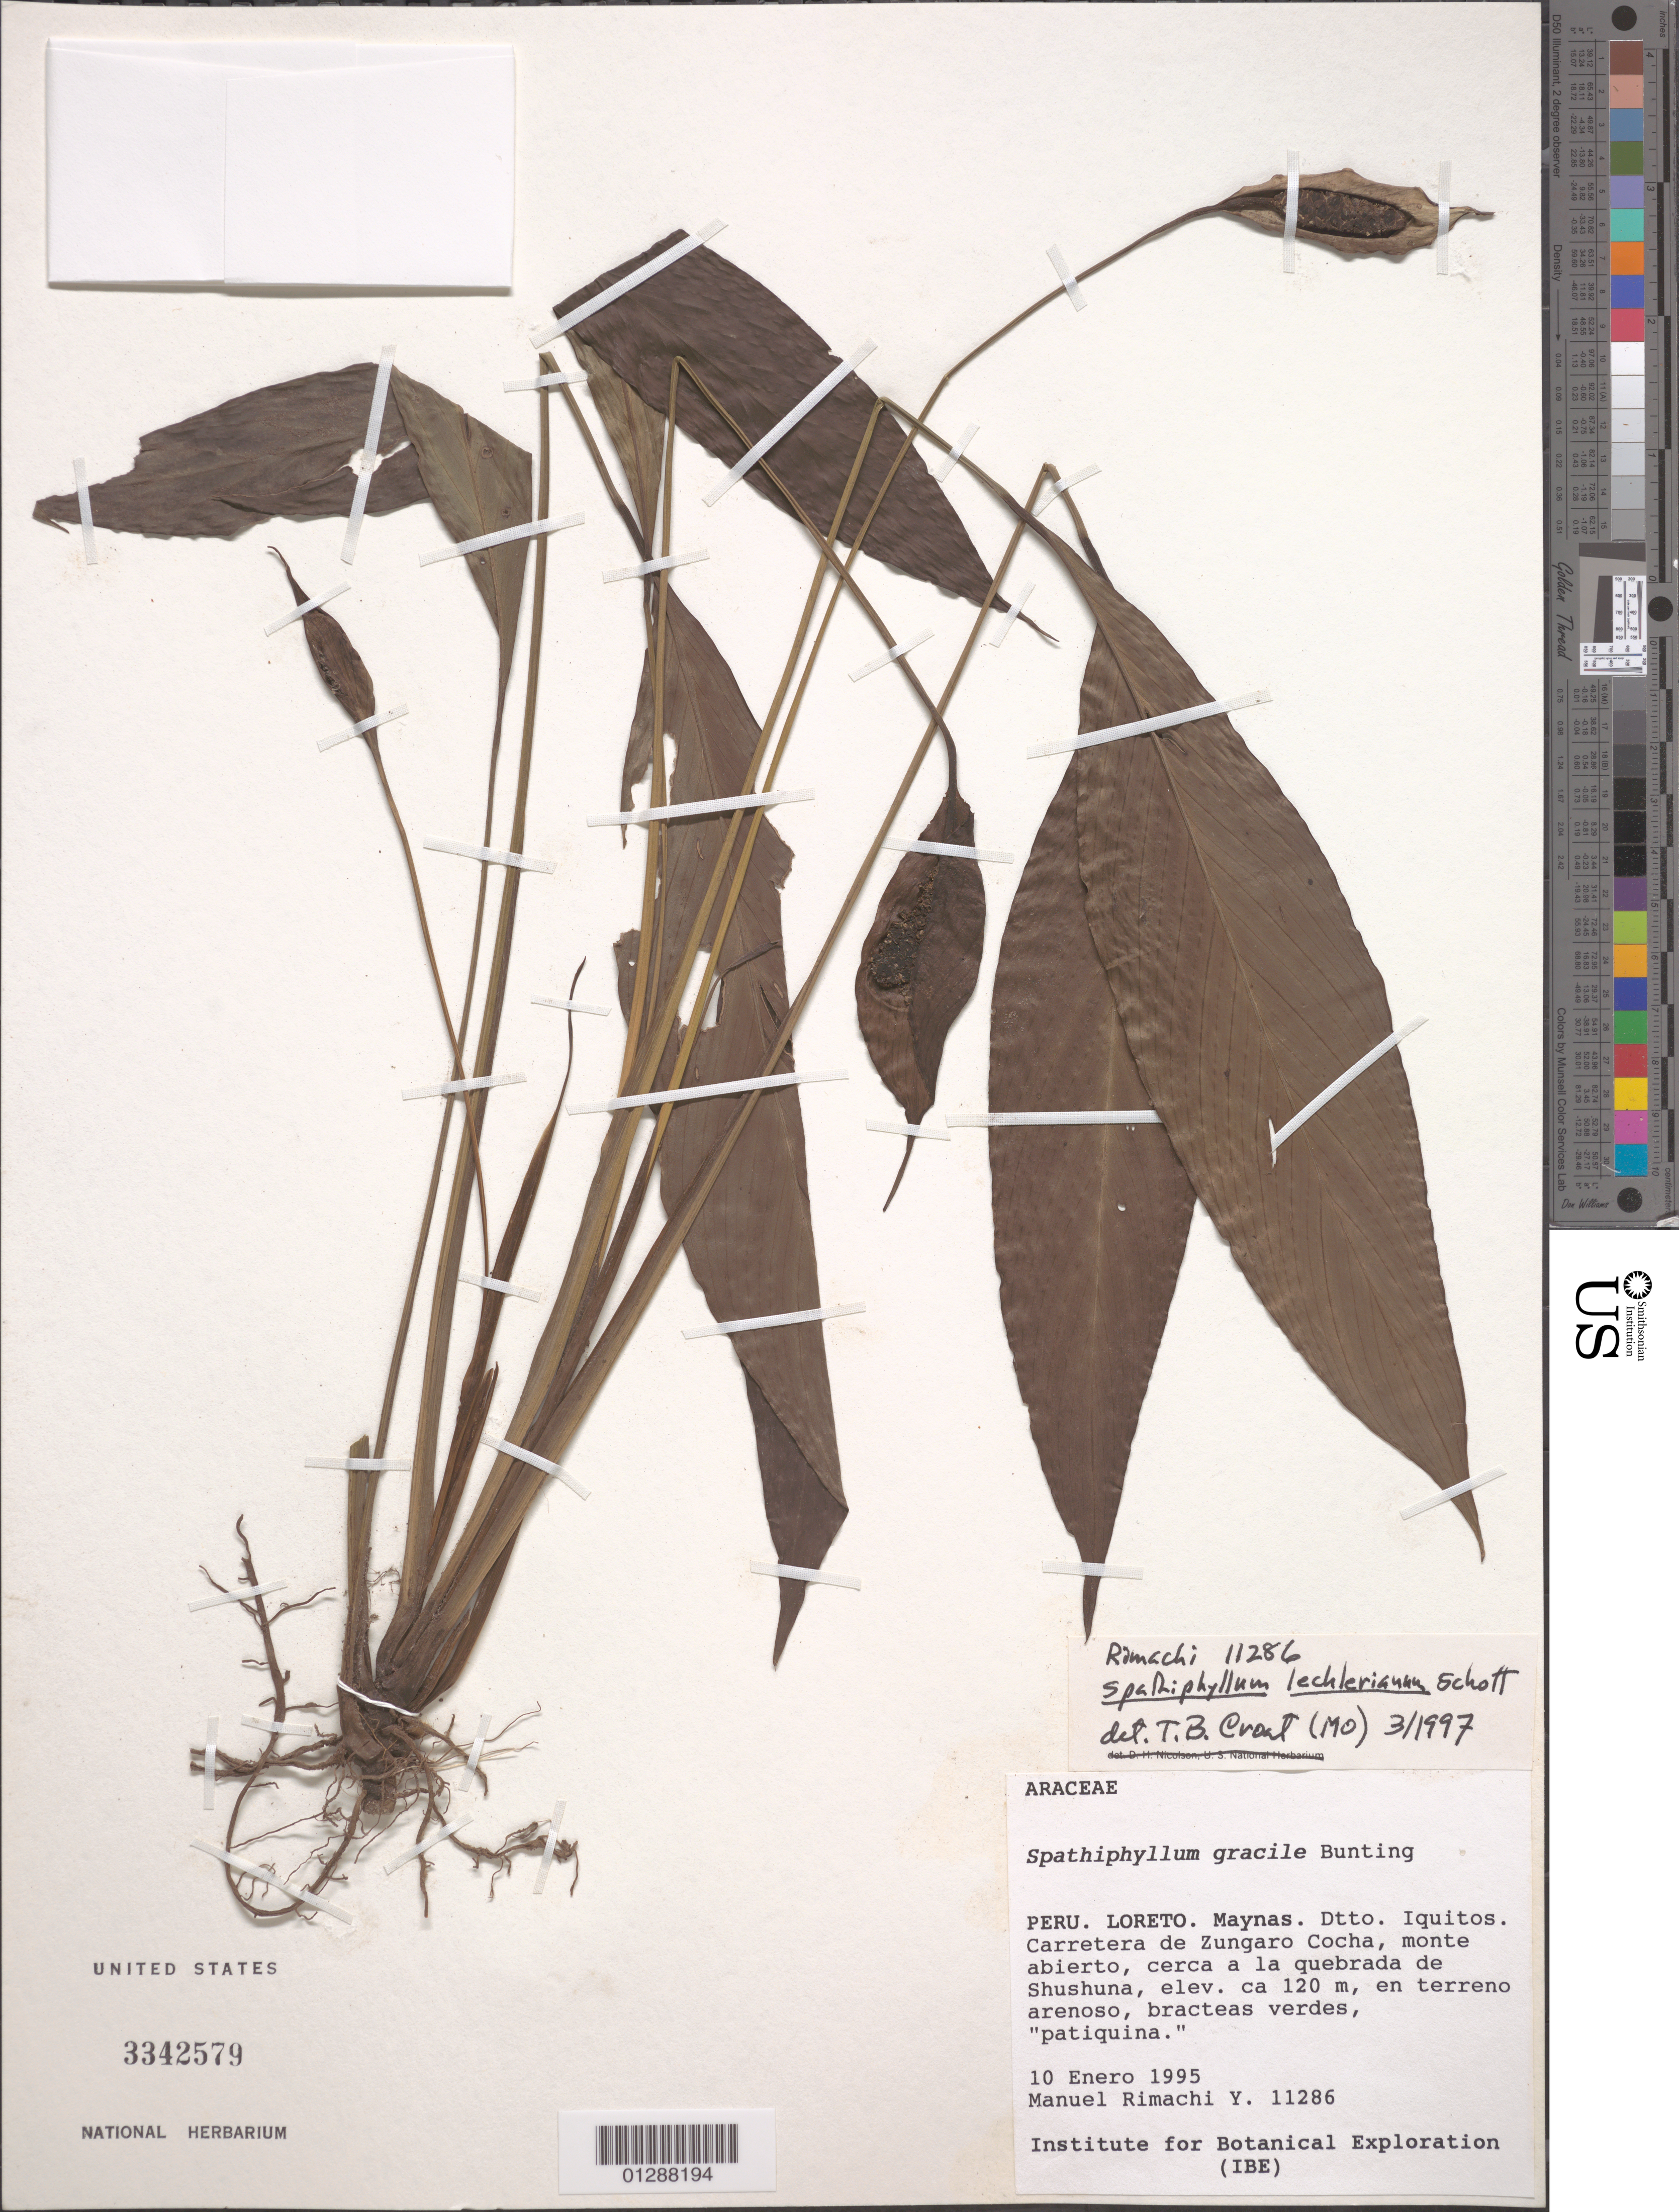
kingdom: Plantae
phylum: Tracheophyta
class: Liliopsida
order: Alismatales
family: Araceae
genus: Spathiphyllum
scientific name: Spathiphyllum lechlerianum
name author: Schott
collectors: M. Rimachi Y.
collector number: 11286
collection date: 1995-01-10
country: Peru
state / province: Loreto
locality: Maynas. Dtto. Iquitos. Carretera de Zungaro Cocha, monte abierto, cerca a la quebrada de Shushuna.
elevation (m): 120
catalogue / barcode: US 3342579